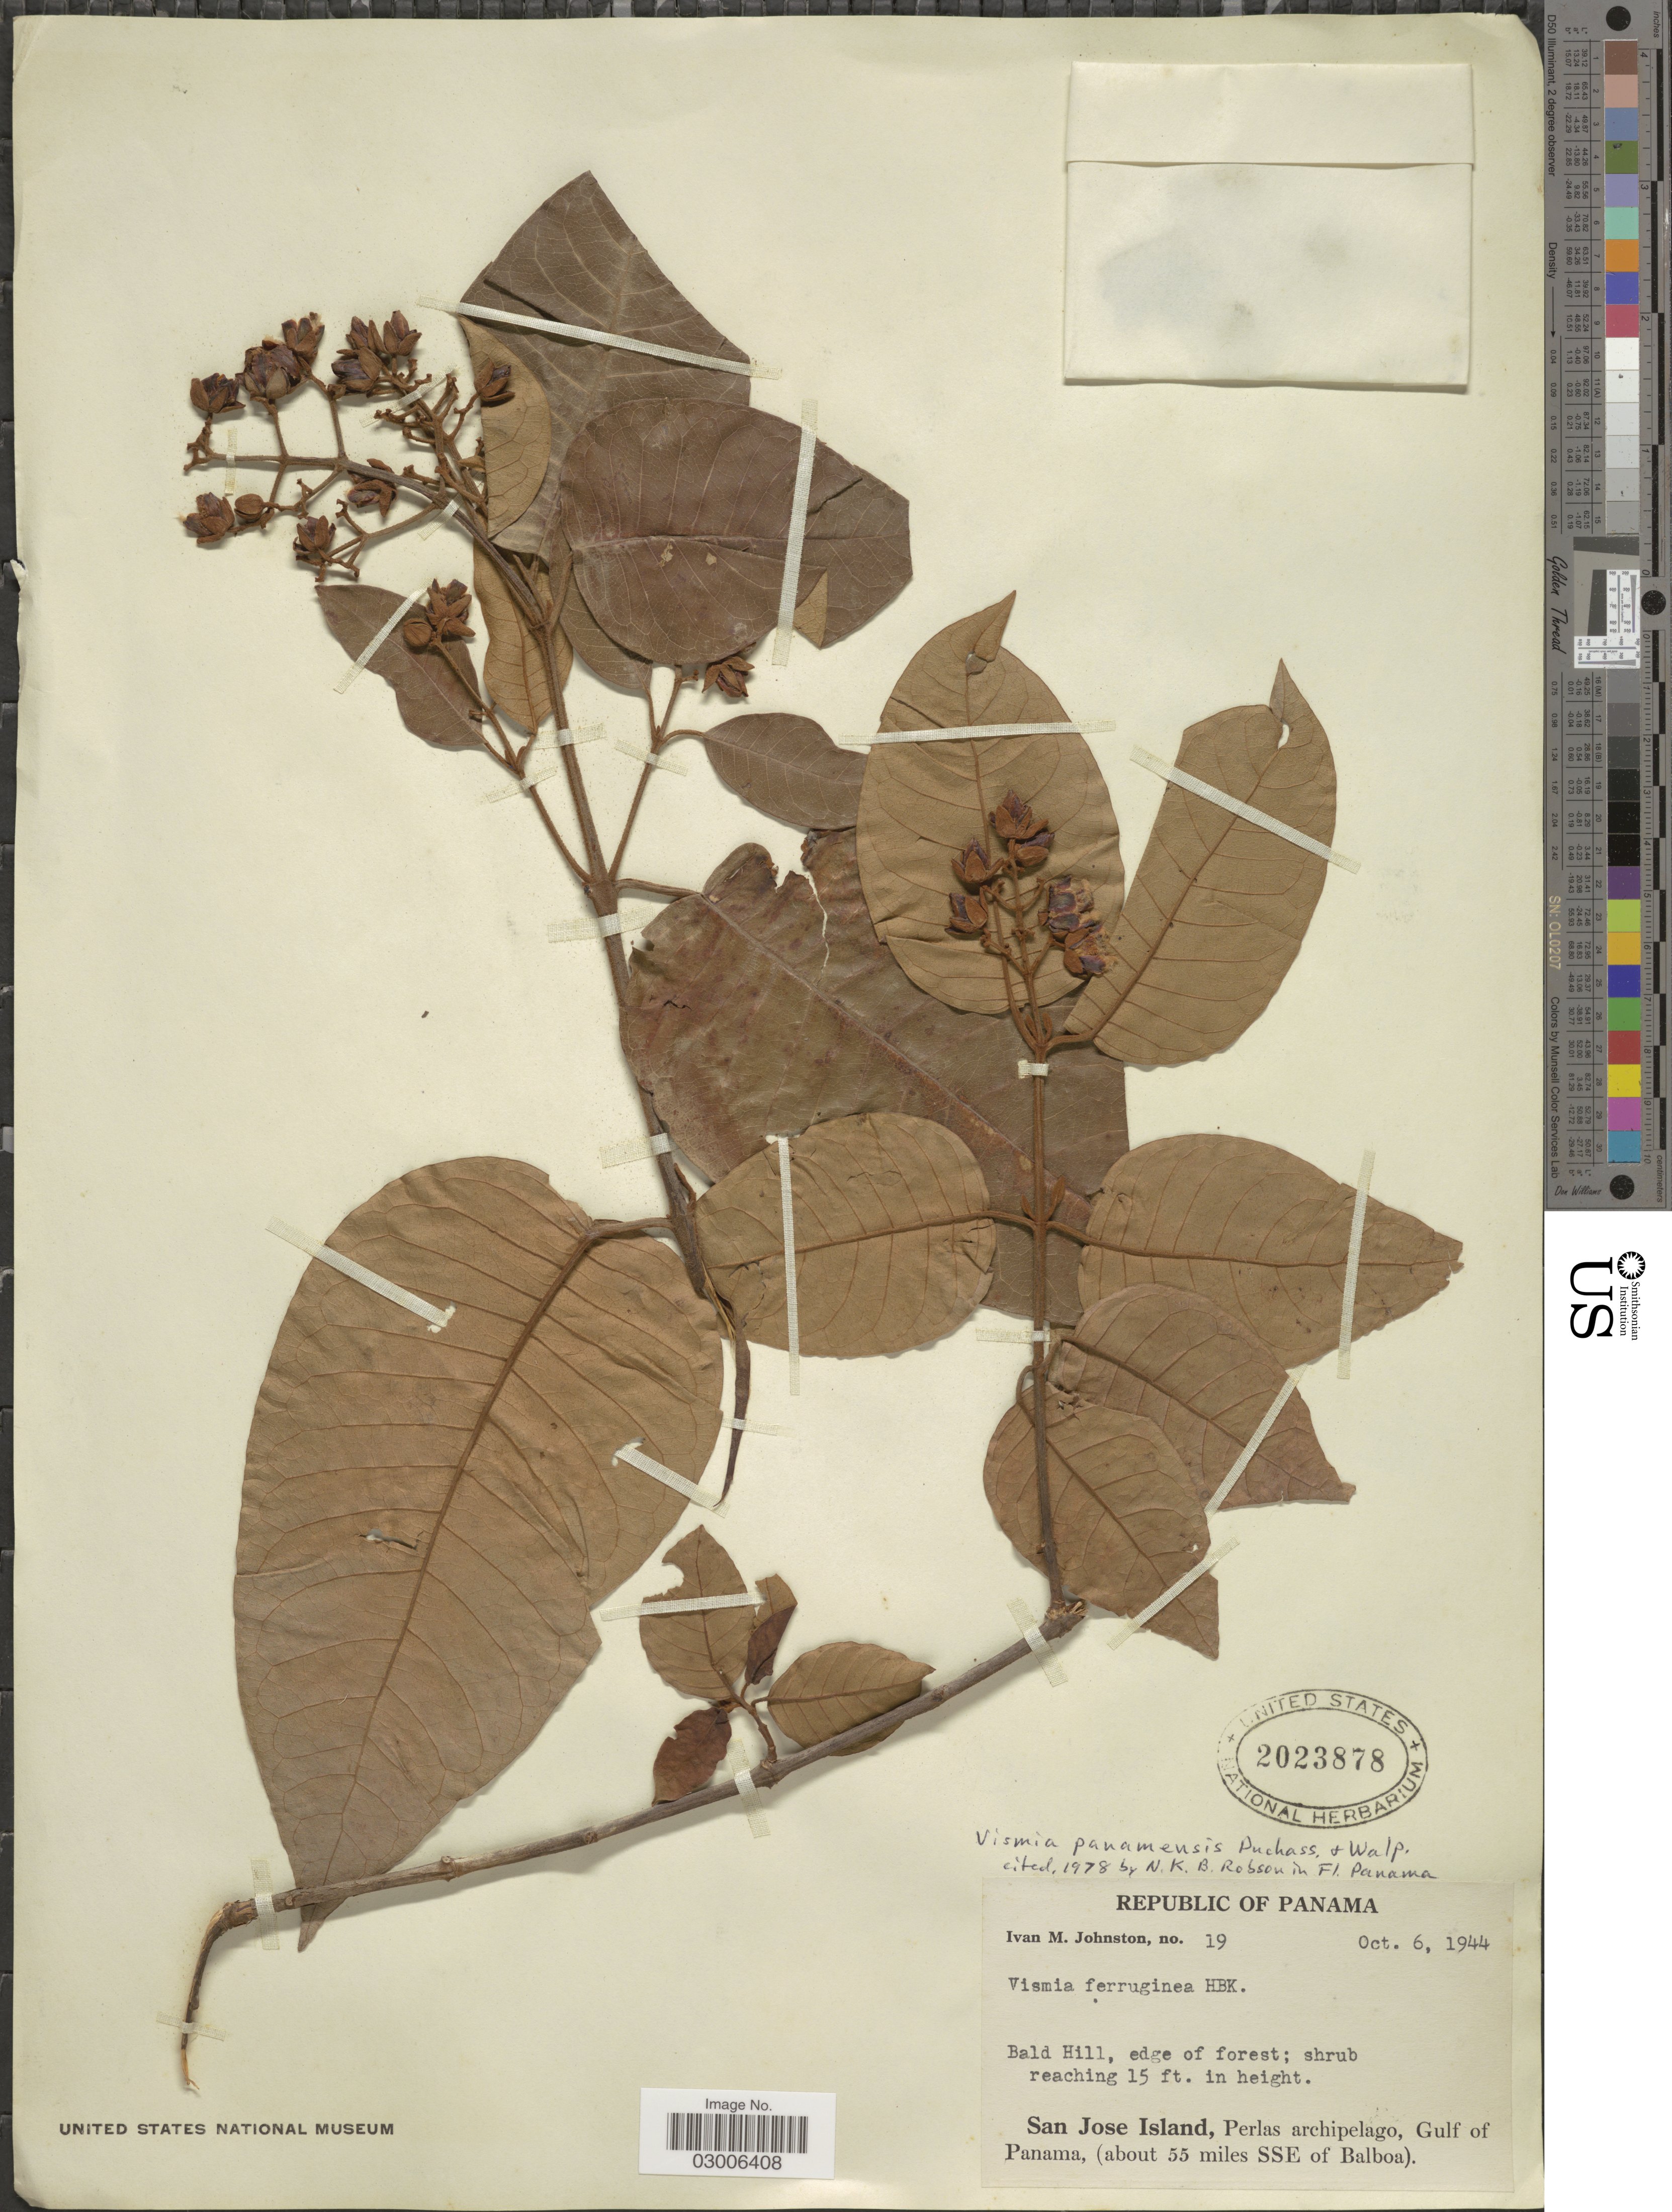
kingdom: Plantae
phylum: Tracheophyta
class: Magnoliopsida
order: Malpighiales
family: Hypericaceae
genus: Vismia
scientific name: Vismia panamensis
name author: Duchass. & Walp.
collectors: I.M. Johnston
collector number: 19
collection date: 1944-10-06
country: Panama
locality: San Jose Island, Perlas archipelago, Gulf of Panama, (about 55 miles SSE of Balboa).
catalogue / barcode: US 2023878